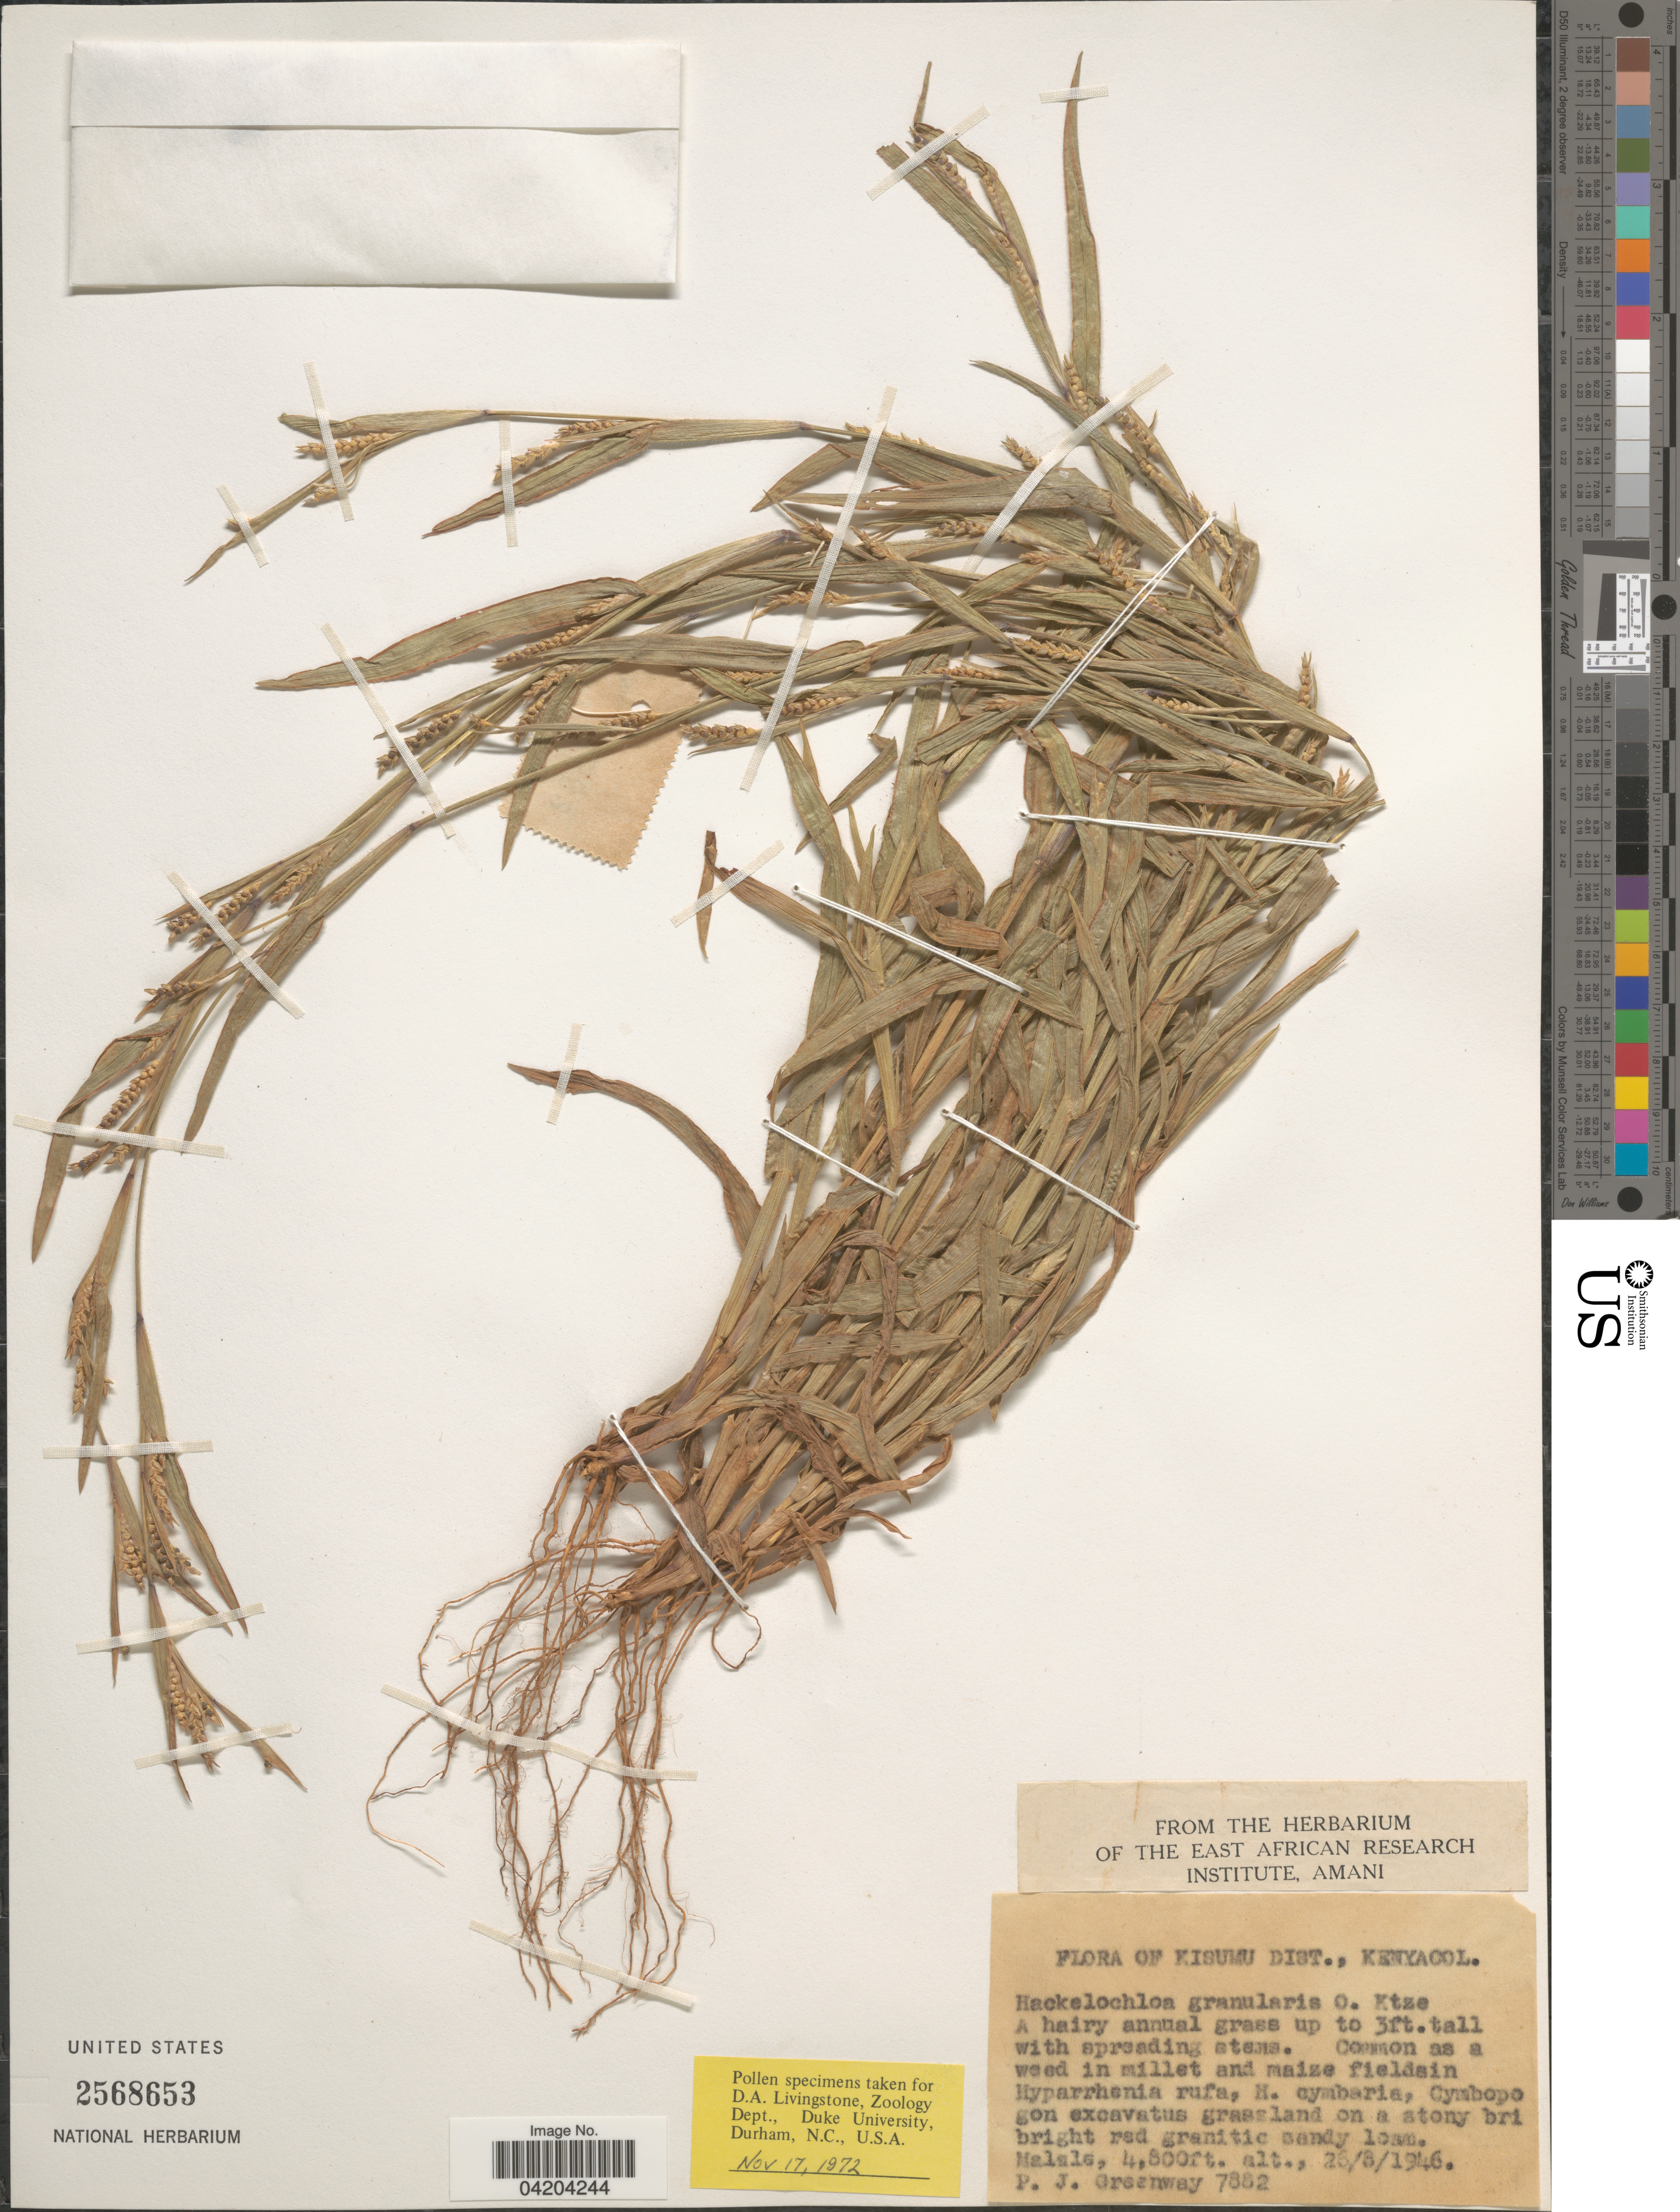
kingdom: Plantae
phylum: Tracheophyta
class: Liliopsida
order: Poales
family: Poaceae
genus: Mnesithea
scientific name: Mnesithea granularis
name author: (L.) de Koning & Sosef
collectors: P. J. Greenway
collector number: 7882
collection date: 1946-08-26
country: Kenya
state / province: Kisumu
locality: Kisumu Dist. Malala [interpreted].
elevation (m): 1463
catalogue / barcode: US 2568653